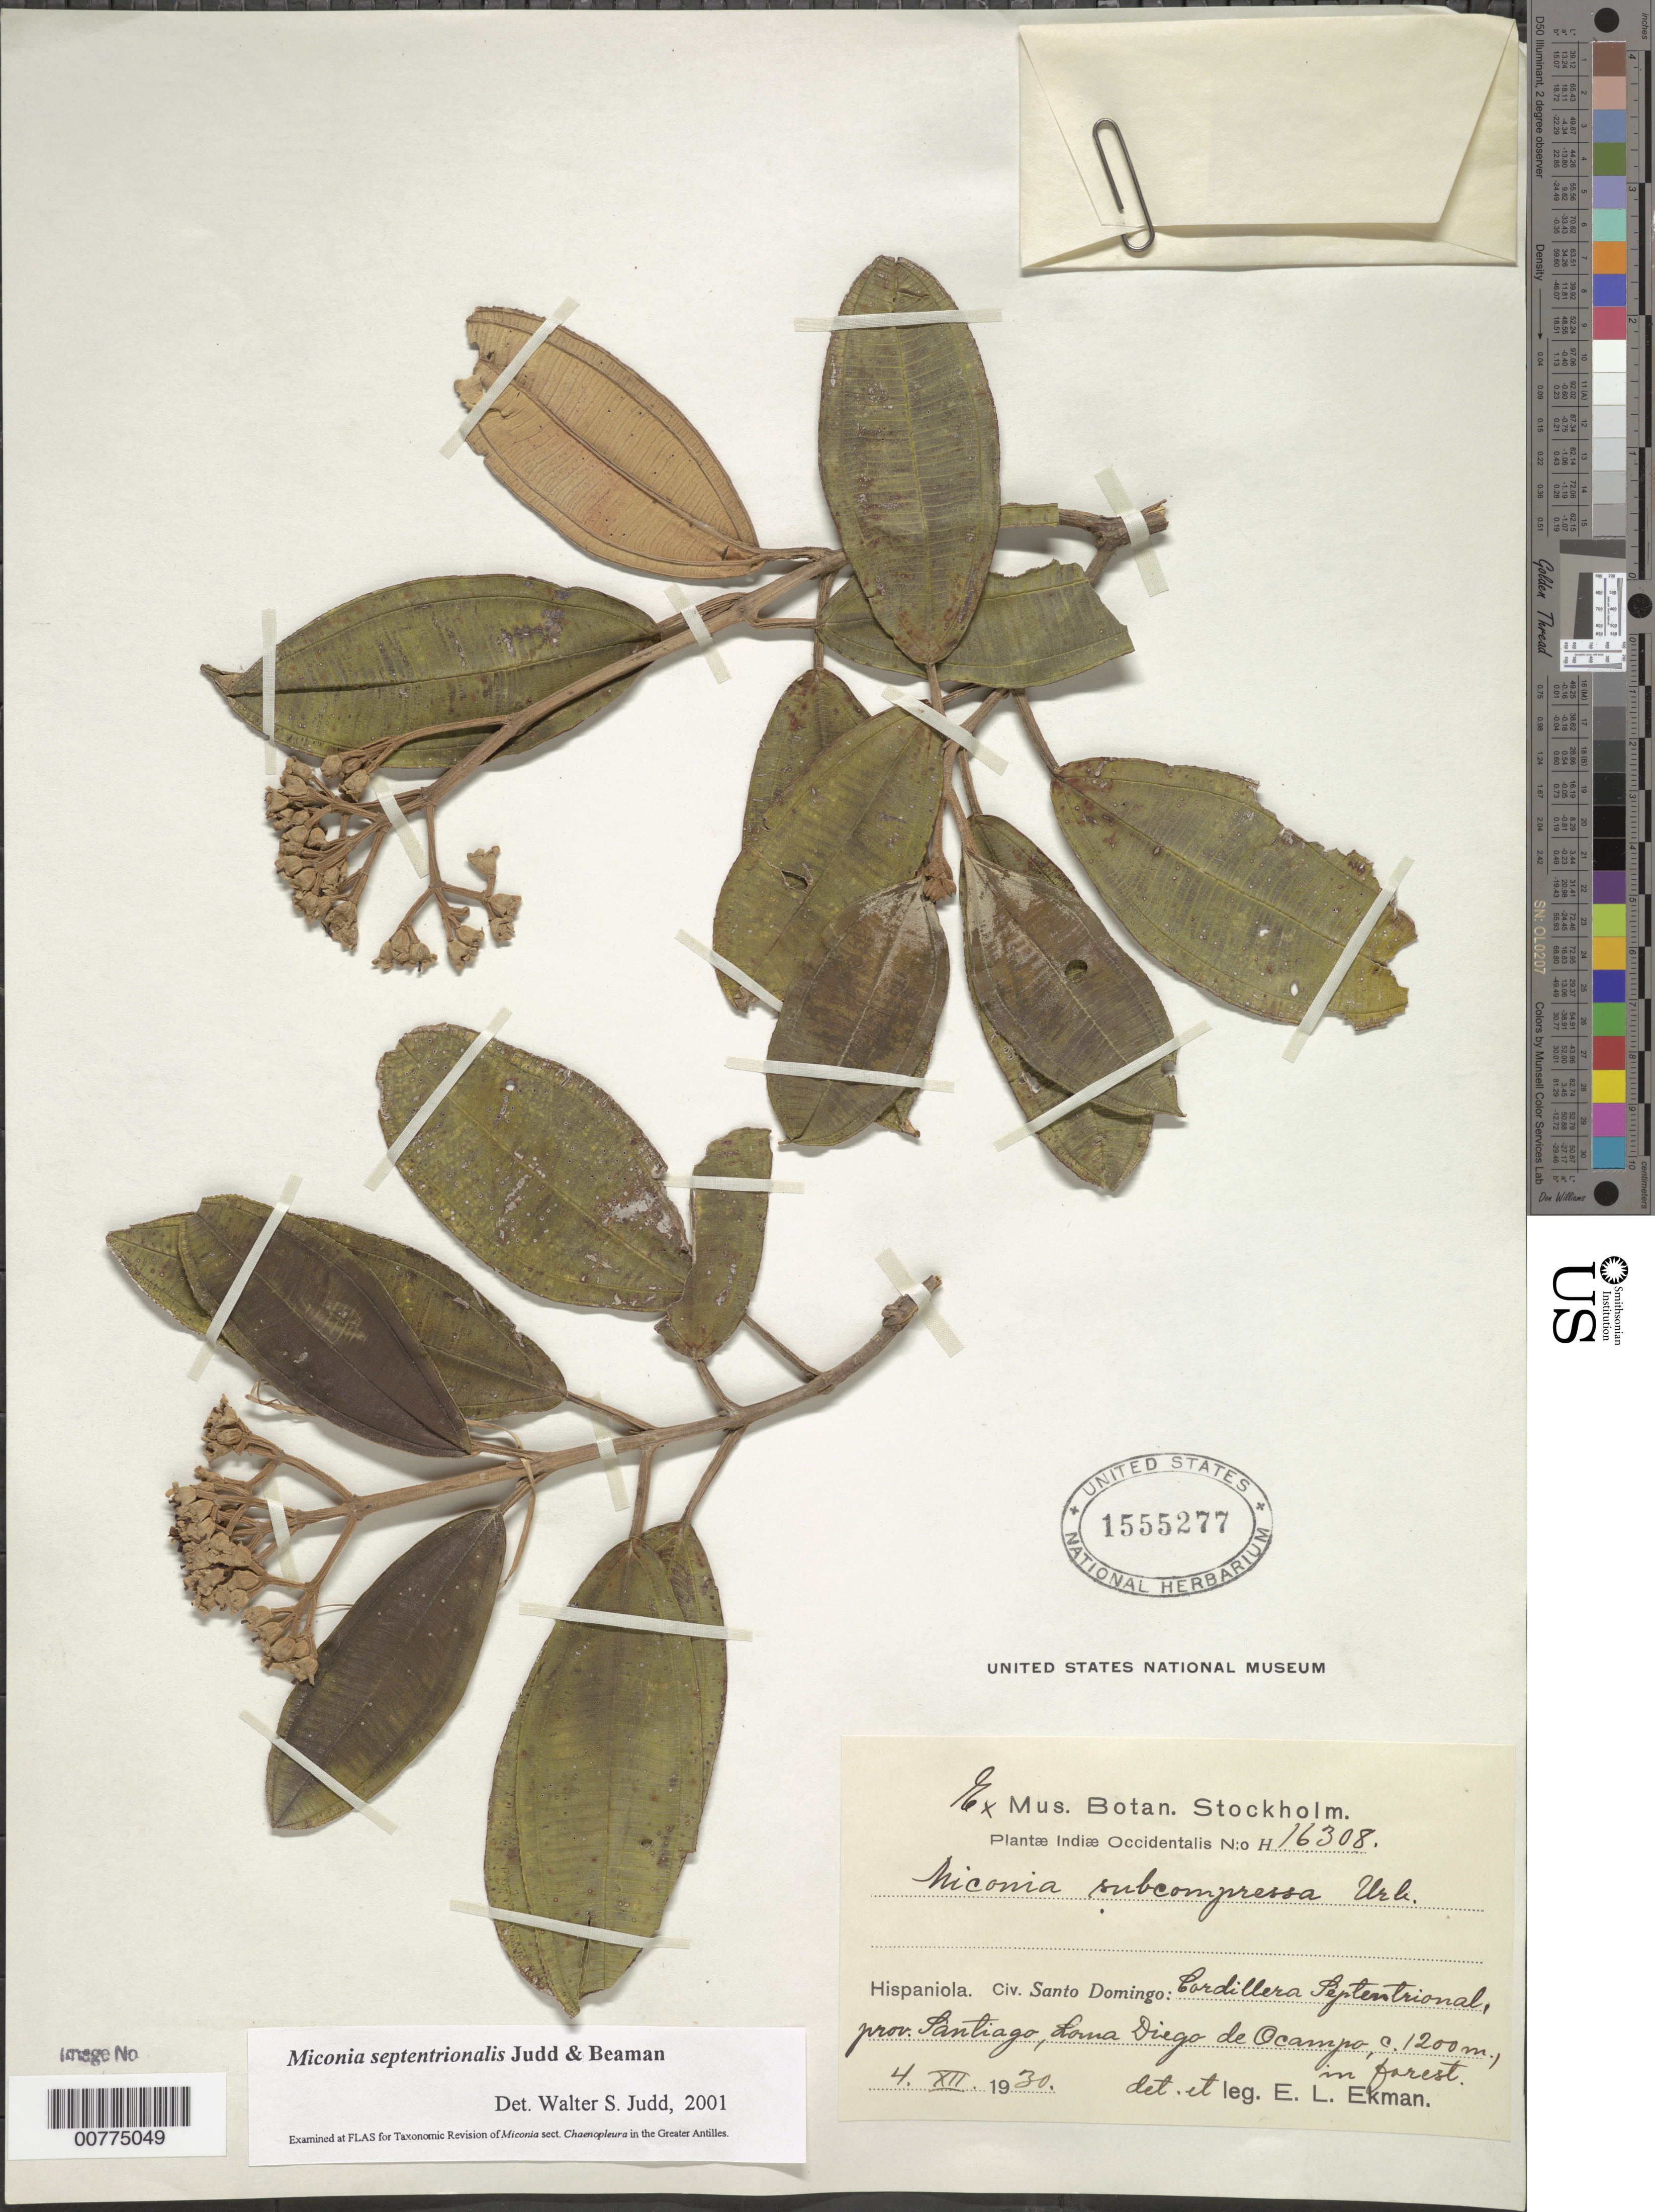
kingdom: Plantae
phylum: Tracheophyta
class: Magnoliopsida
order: Myrtales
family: Melastomataceae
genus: Miconia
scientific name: Miconia septentrionalis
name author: Judd & R.S. Beaman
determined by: Judd, Walter S.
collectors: E. L. Ekman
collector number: H 16308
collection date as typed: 04 Dec 1930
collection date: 1930-12-04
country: Dominican Republic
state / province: Santiago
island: Hispaniola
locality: Cordillera Septentrional, Loma Diego de Ocampo.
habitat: In forest.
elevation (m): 1200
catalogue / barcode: US 1555277